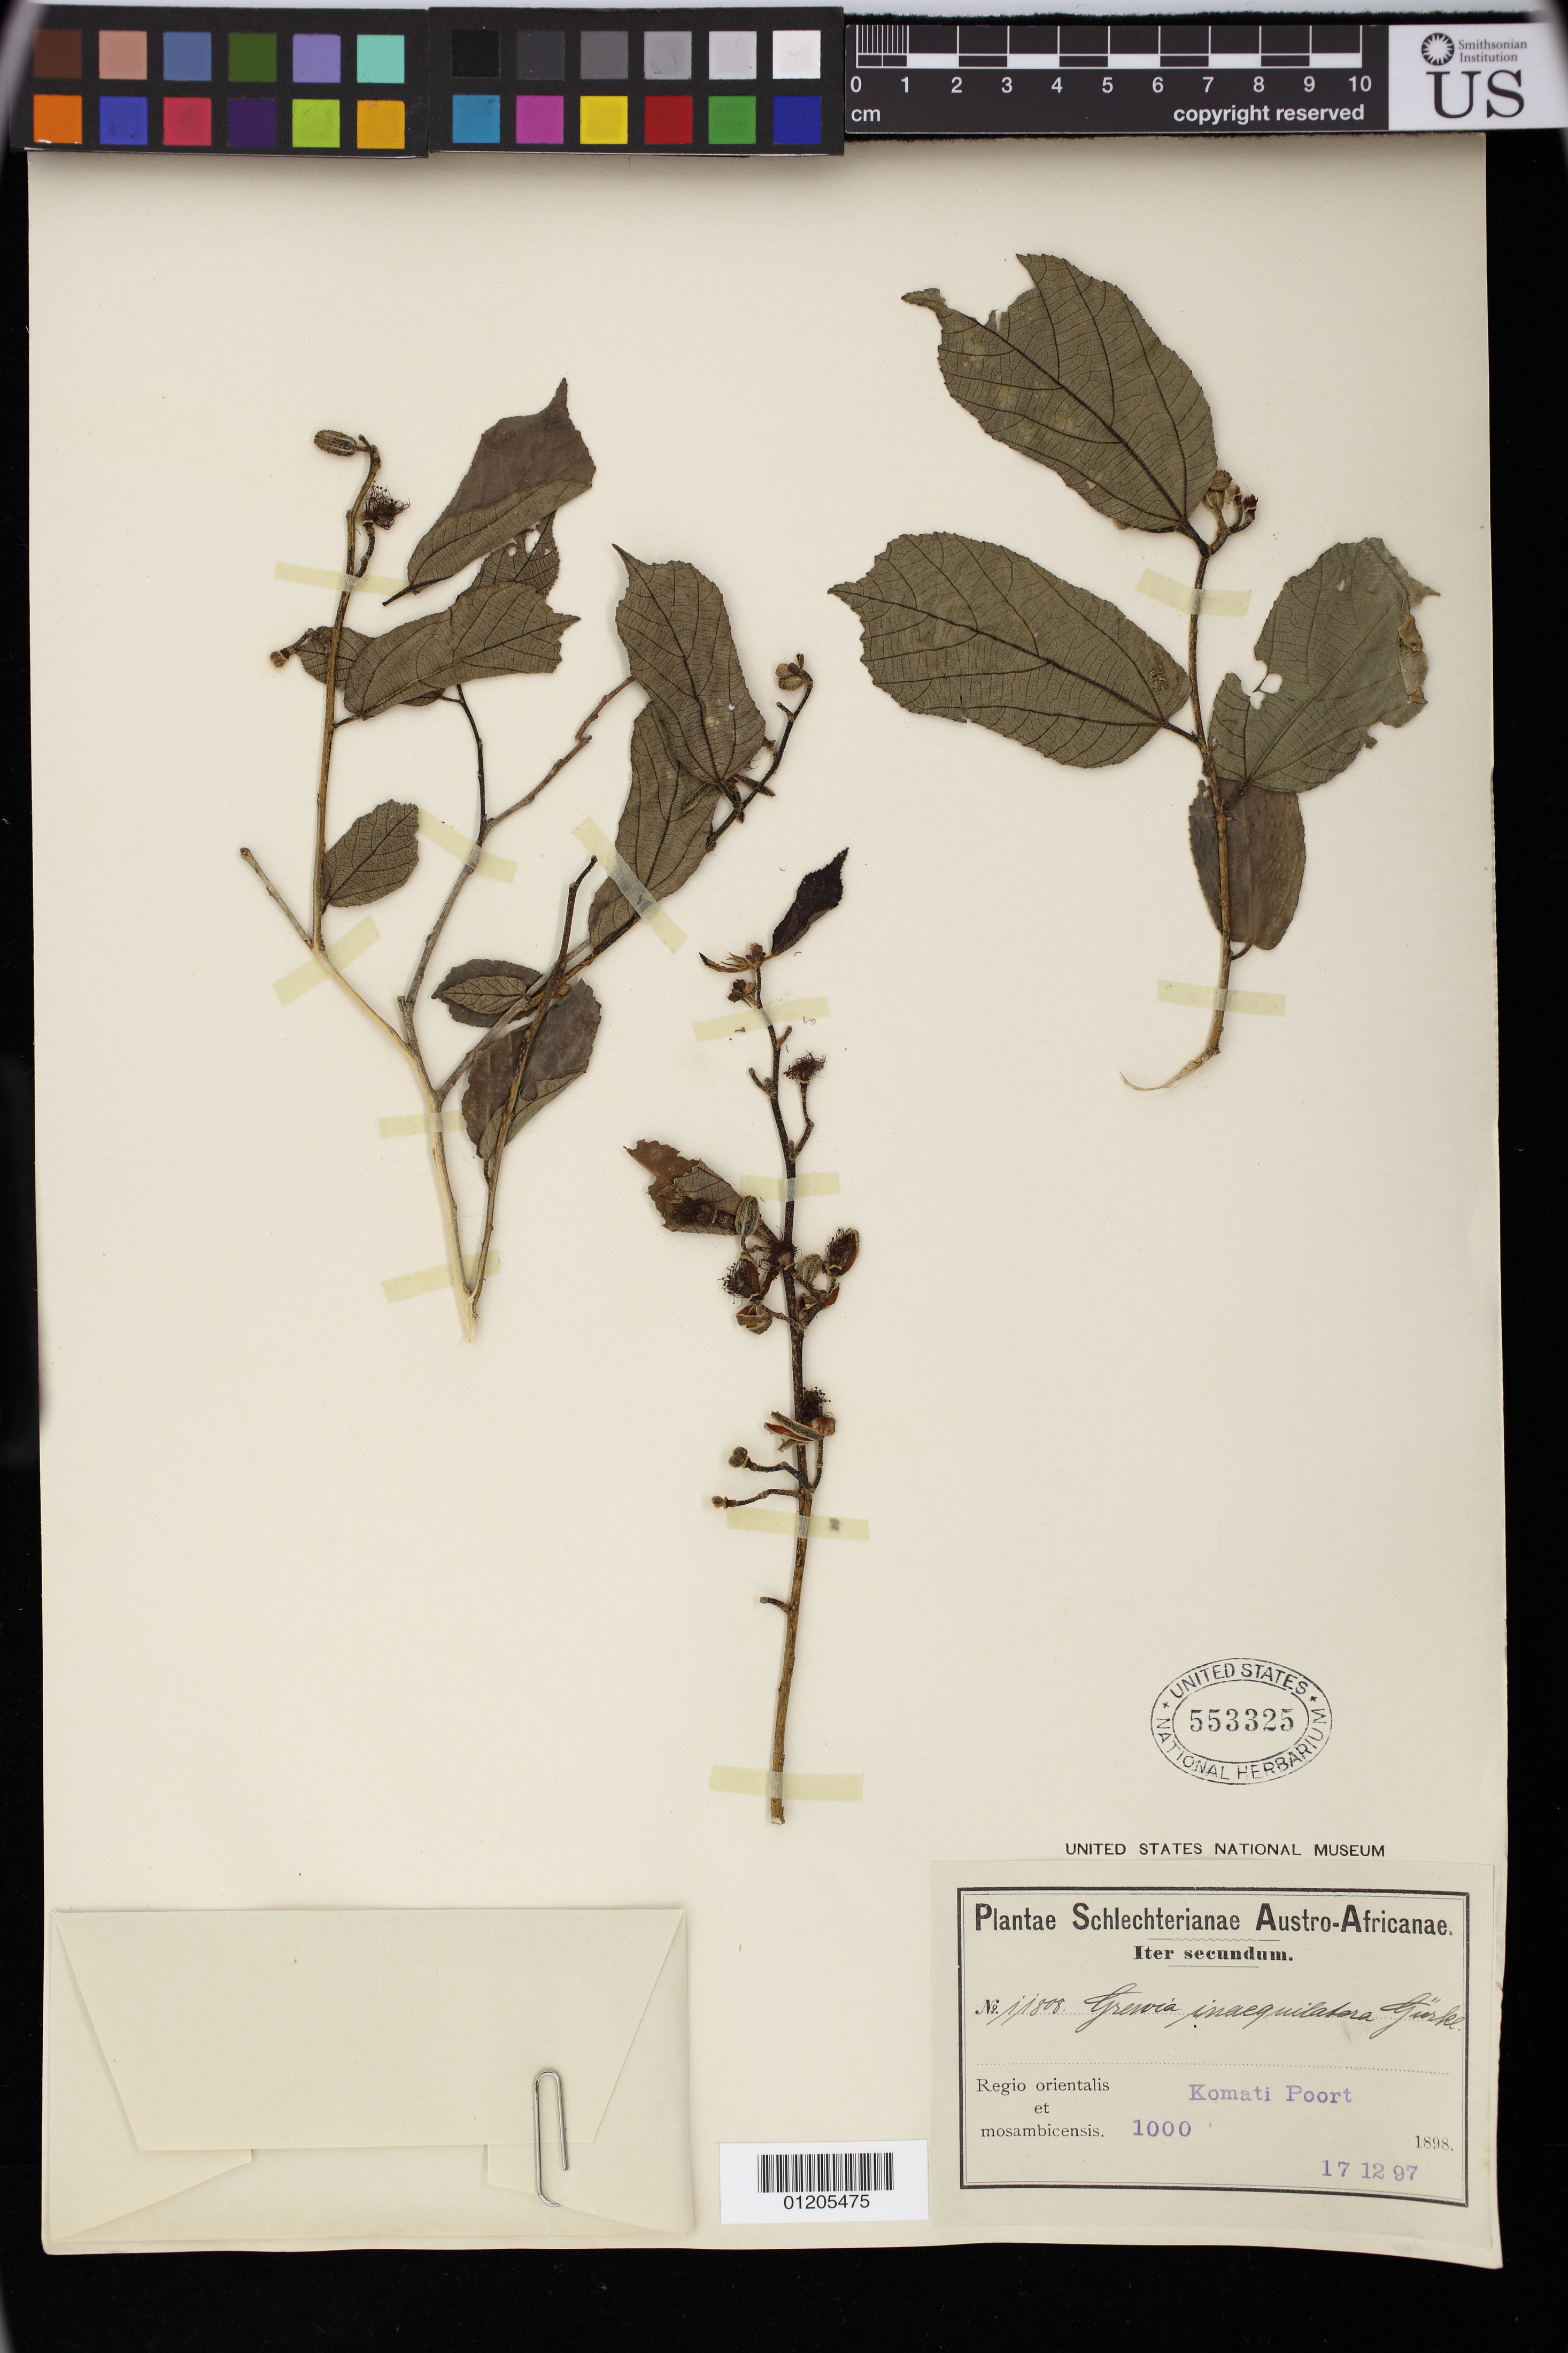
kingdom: Plantae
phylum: Tracheophyta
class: Magnoliopsida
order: Malvales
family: Malvaceae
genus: Grewia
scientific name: Grewia inaequilatera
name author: Garcke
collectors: F. R. R. Schlechter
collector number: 11808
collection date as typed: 17 Dec 1897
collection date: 1897-12-17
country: Mozambique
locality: Regio orientalis et mosambicensis. Komati Poort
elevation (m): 1000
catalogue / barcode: US 553325